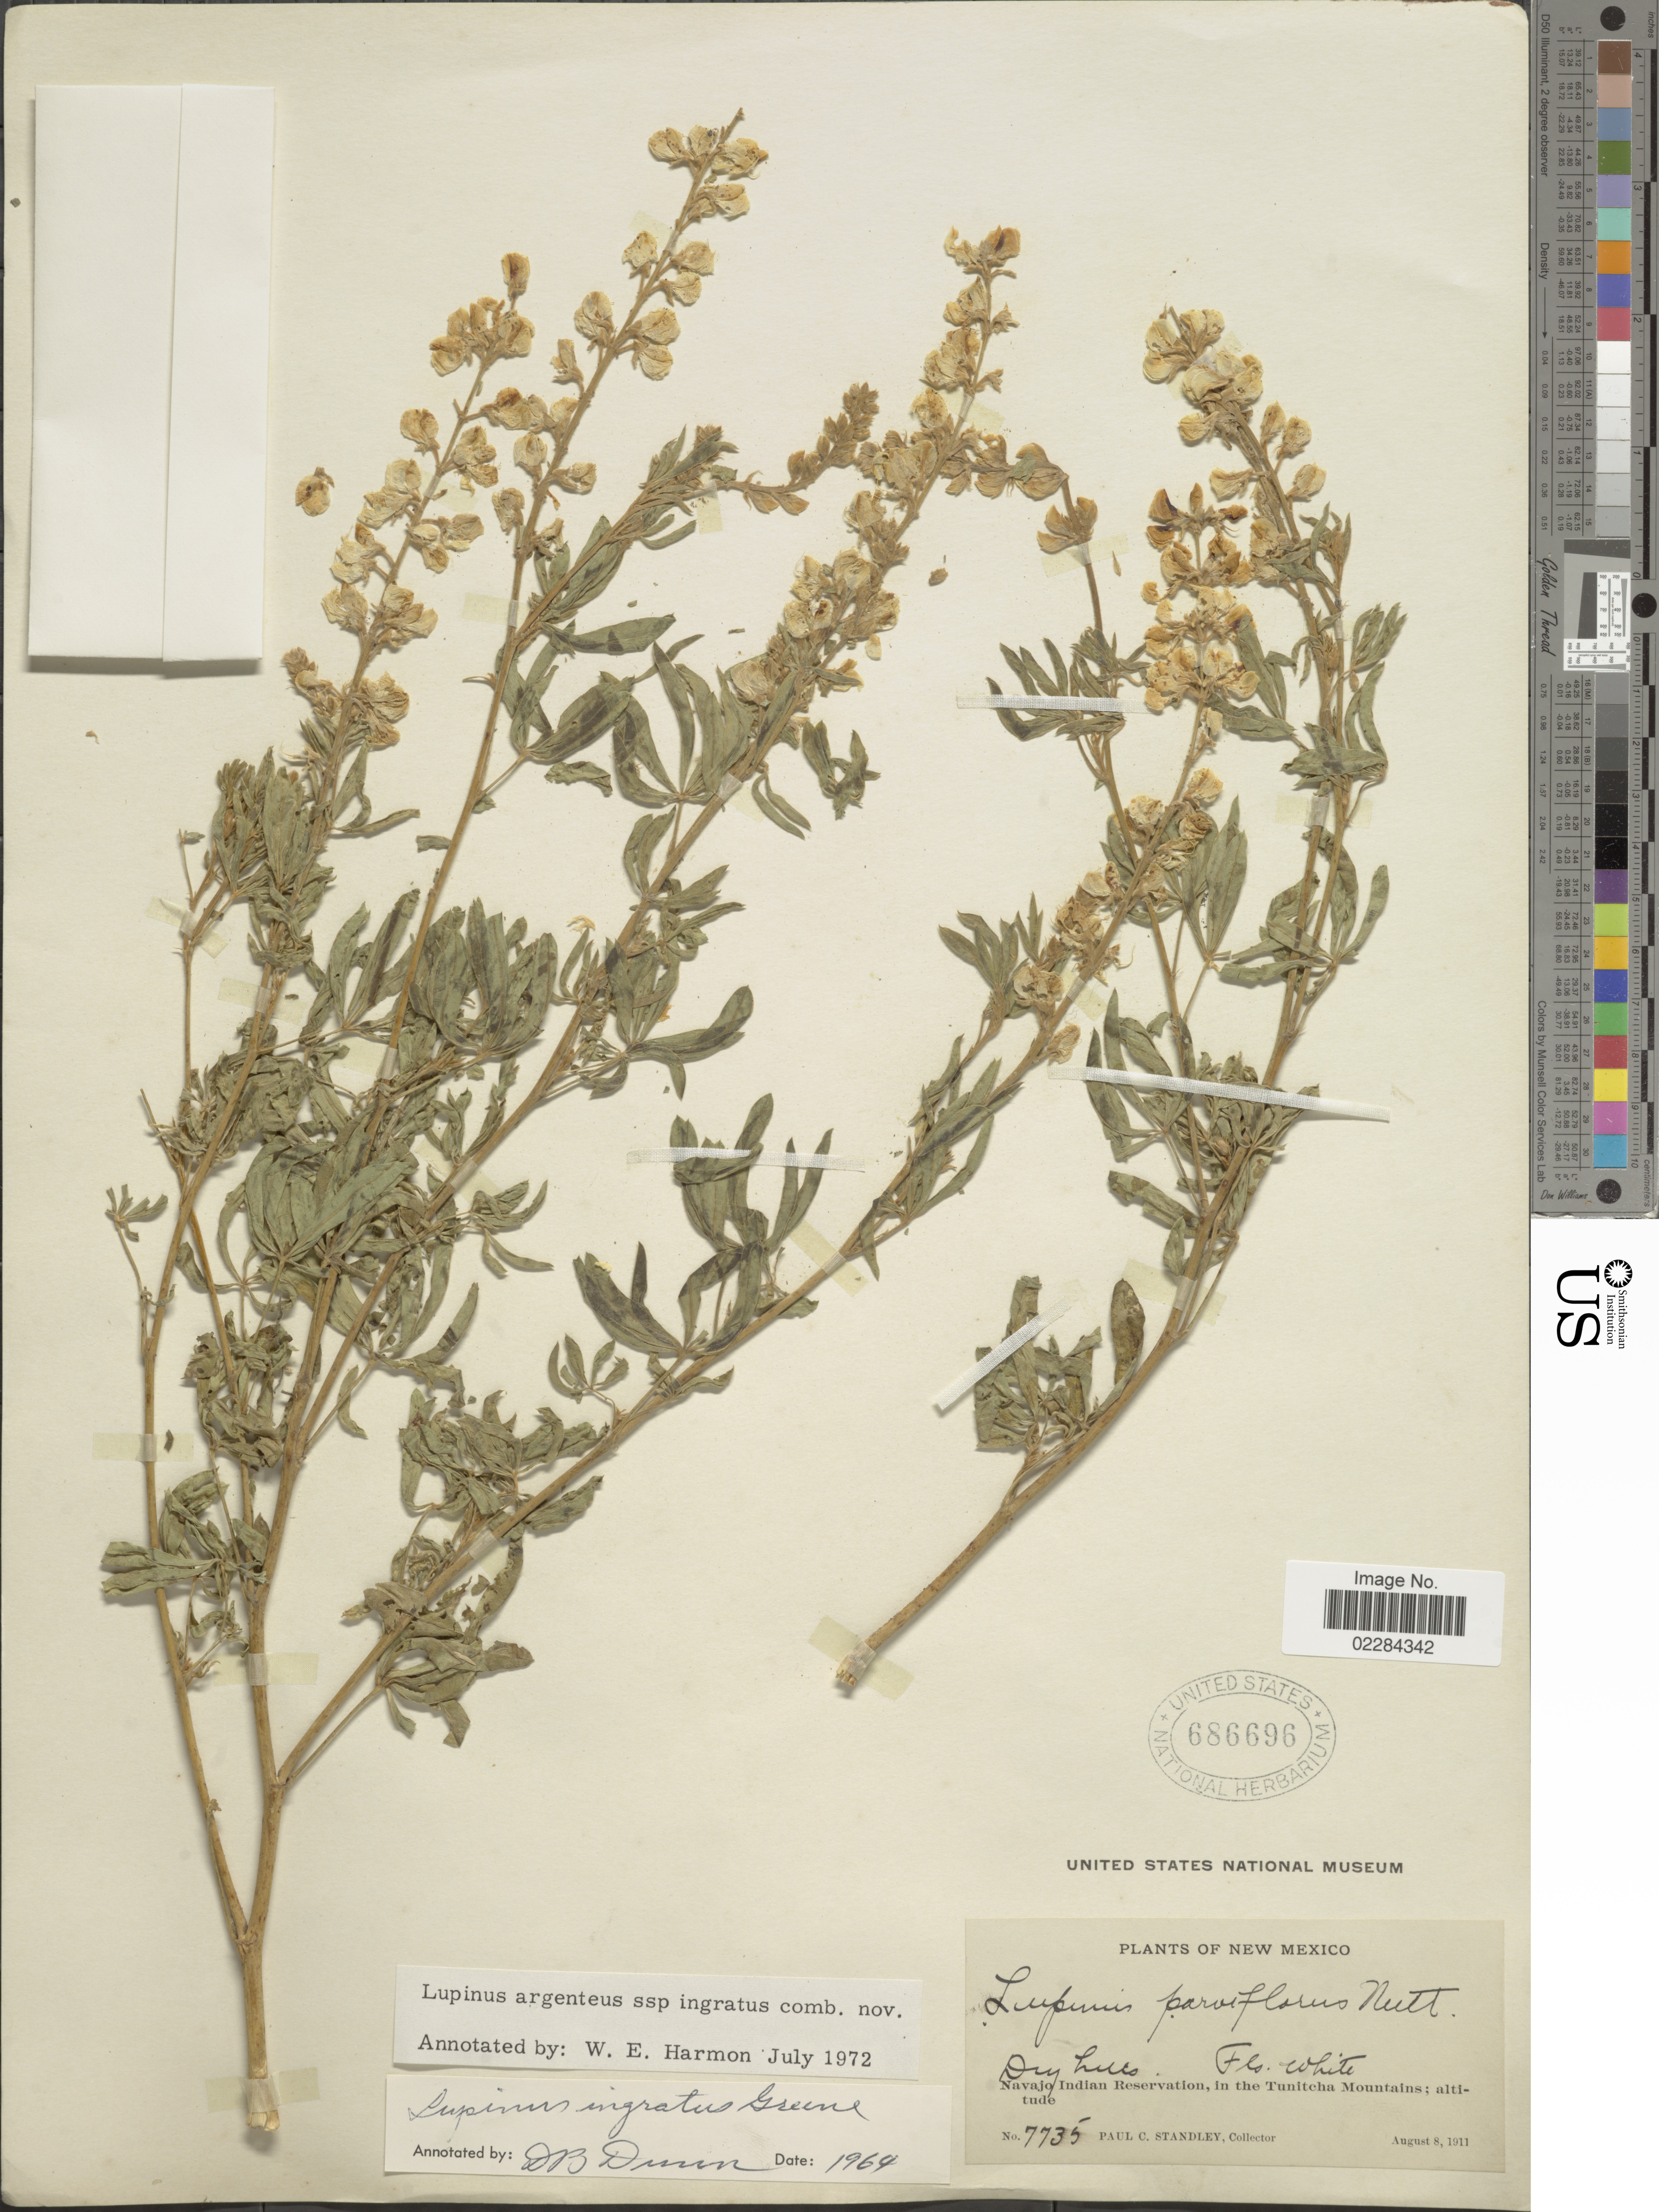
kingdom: Plantae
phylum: Tracheophyta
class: Magnoliopsida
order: Fabales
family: Fabaceae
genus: Lupinus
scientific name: Lupinus argenteus var. fulvomaculatus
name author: (Payson) Barneby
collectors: P. C. Standley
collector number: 7735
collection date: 1911-08-08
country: United States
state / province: New Mexico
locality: Navajo Indian Reservation, in the Tunitcha Mountains.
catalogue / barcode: US 686696